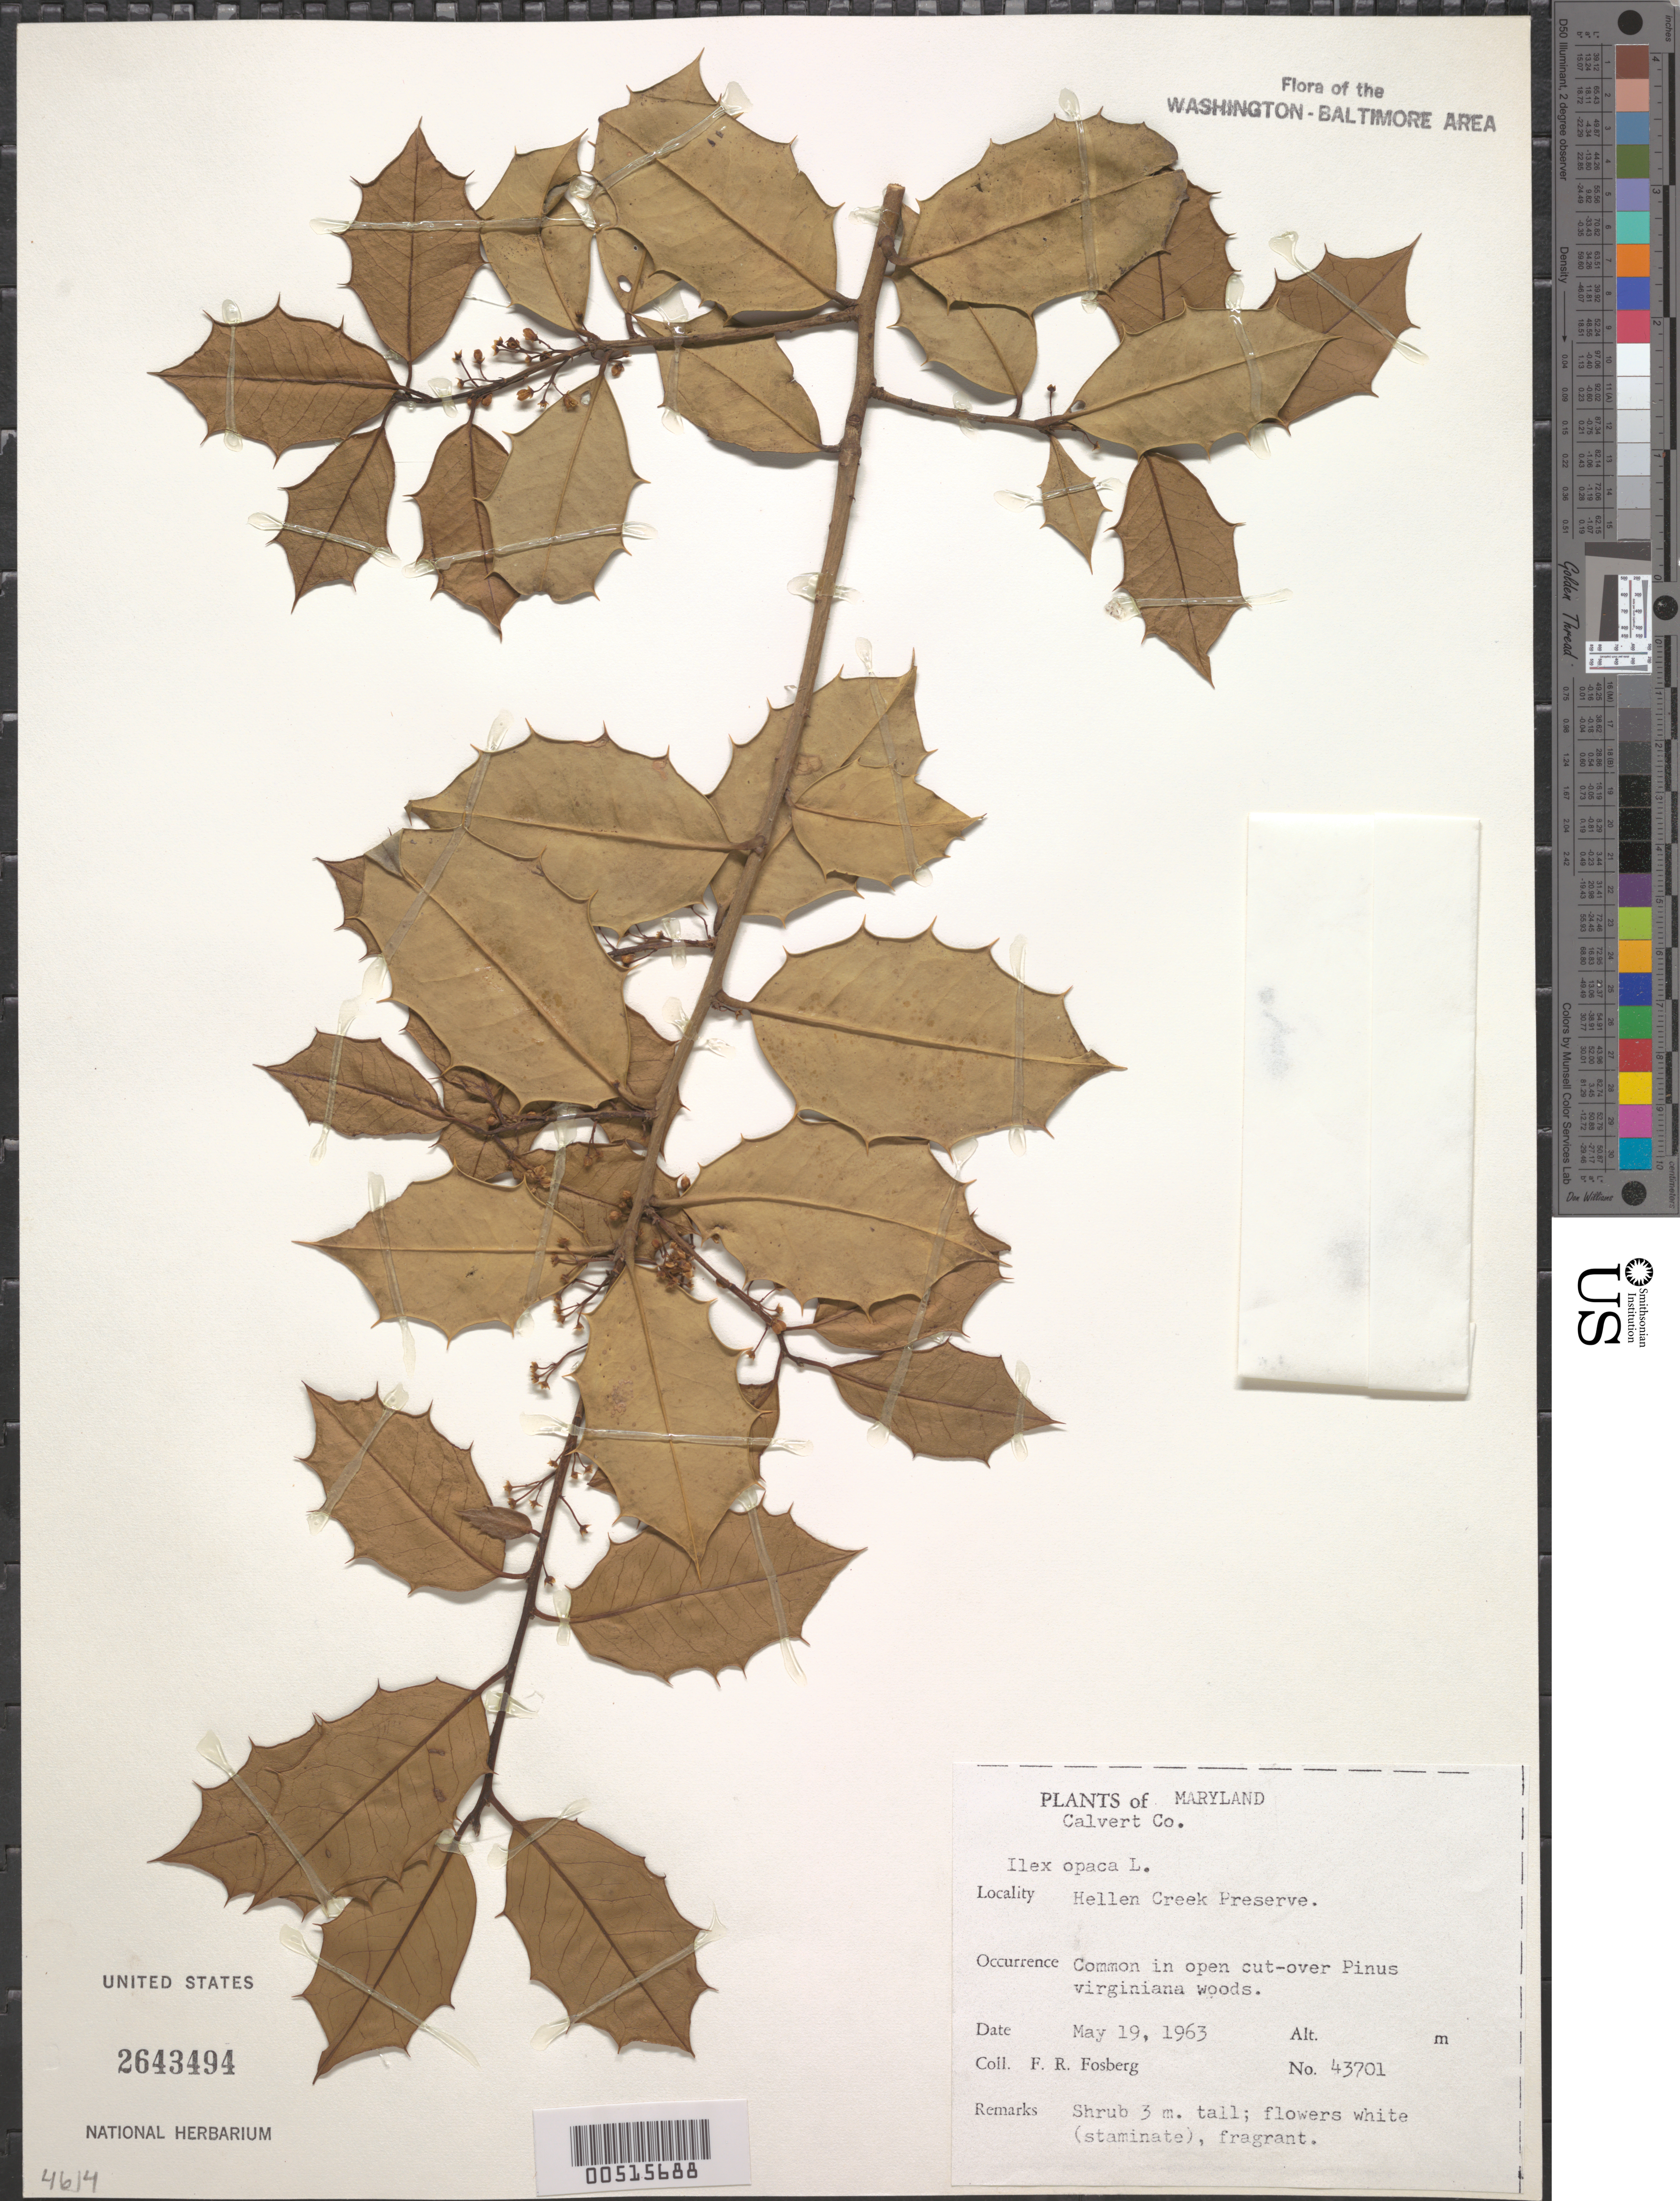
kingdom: Plantae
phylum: Tracheophyta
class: Magnoliopsida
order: Aquifoliales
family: Aquifoliaceae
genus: Ilex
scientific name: Ilex opaca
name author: Aiton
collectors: F. R. Fosberg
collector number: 43701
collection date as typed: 19 May 1963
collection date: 1963-05-19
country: United States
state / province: Maryland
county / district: Calvert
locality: Hellen Creek Preserve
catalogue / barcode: US 2643494